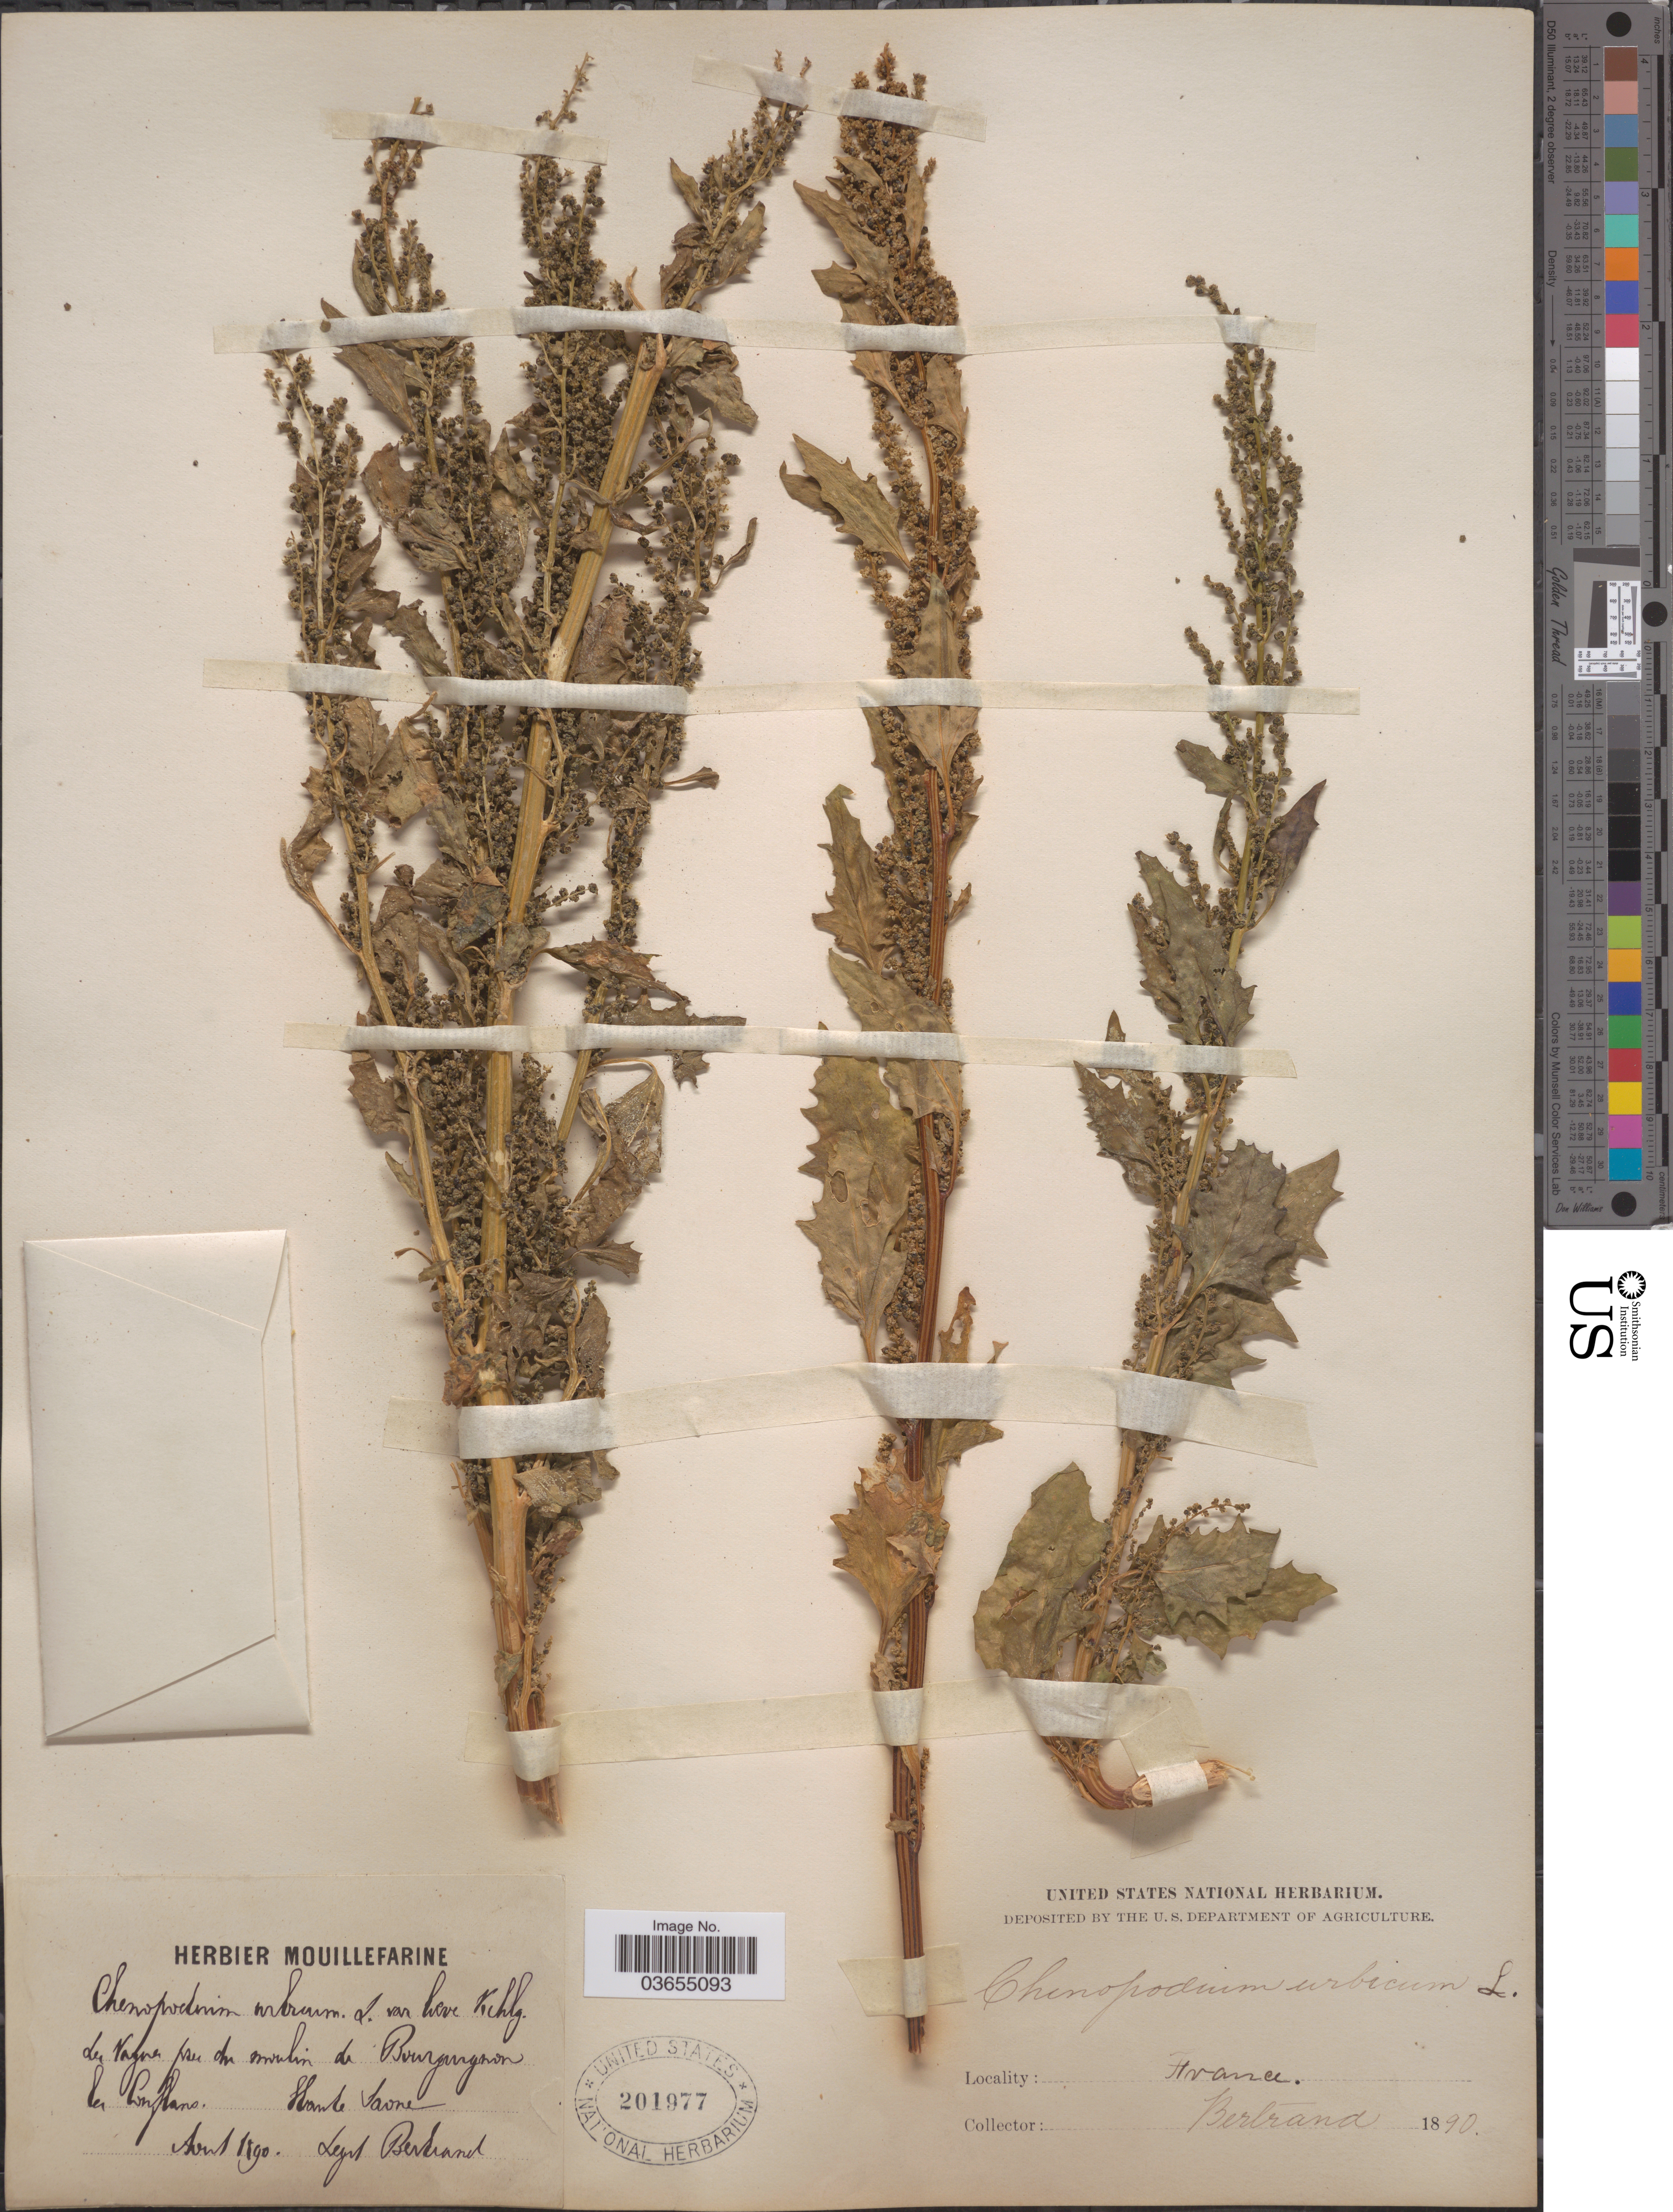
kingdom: Plantae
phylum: Tracheophyta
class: Magnoliopsida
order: Caryophyllales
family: Amaranthaceae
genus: Chenopodium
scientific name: Chenopodium urbicum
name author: L.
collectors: Bertrand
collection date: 1890-08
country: France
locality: Du Vagner pres du moulin de Bourguignon les Luflano [interpreted]. Haute Savoie.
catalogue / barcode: US 201977